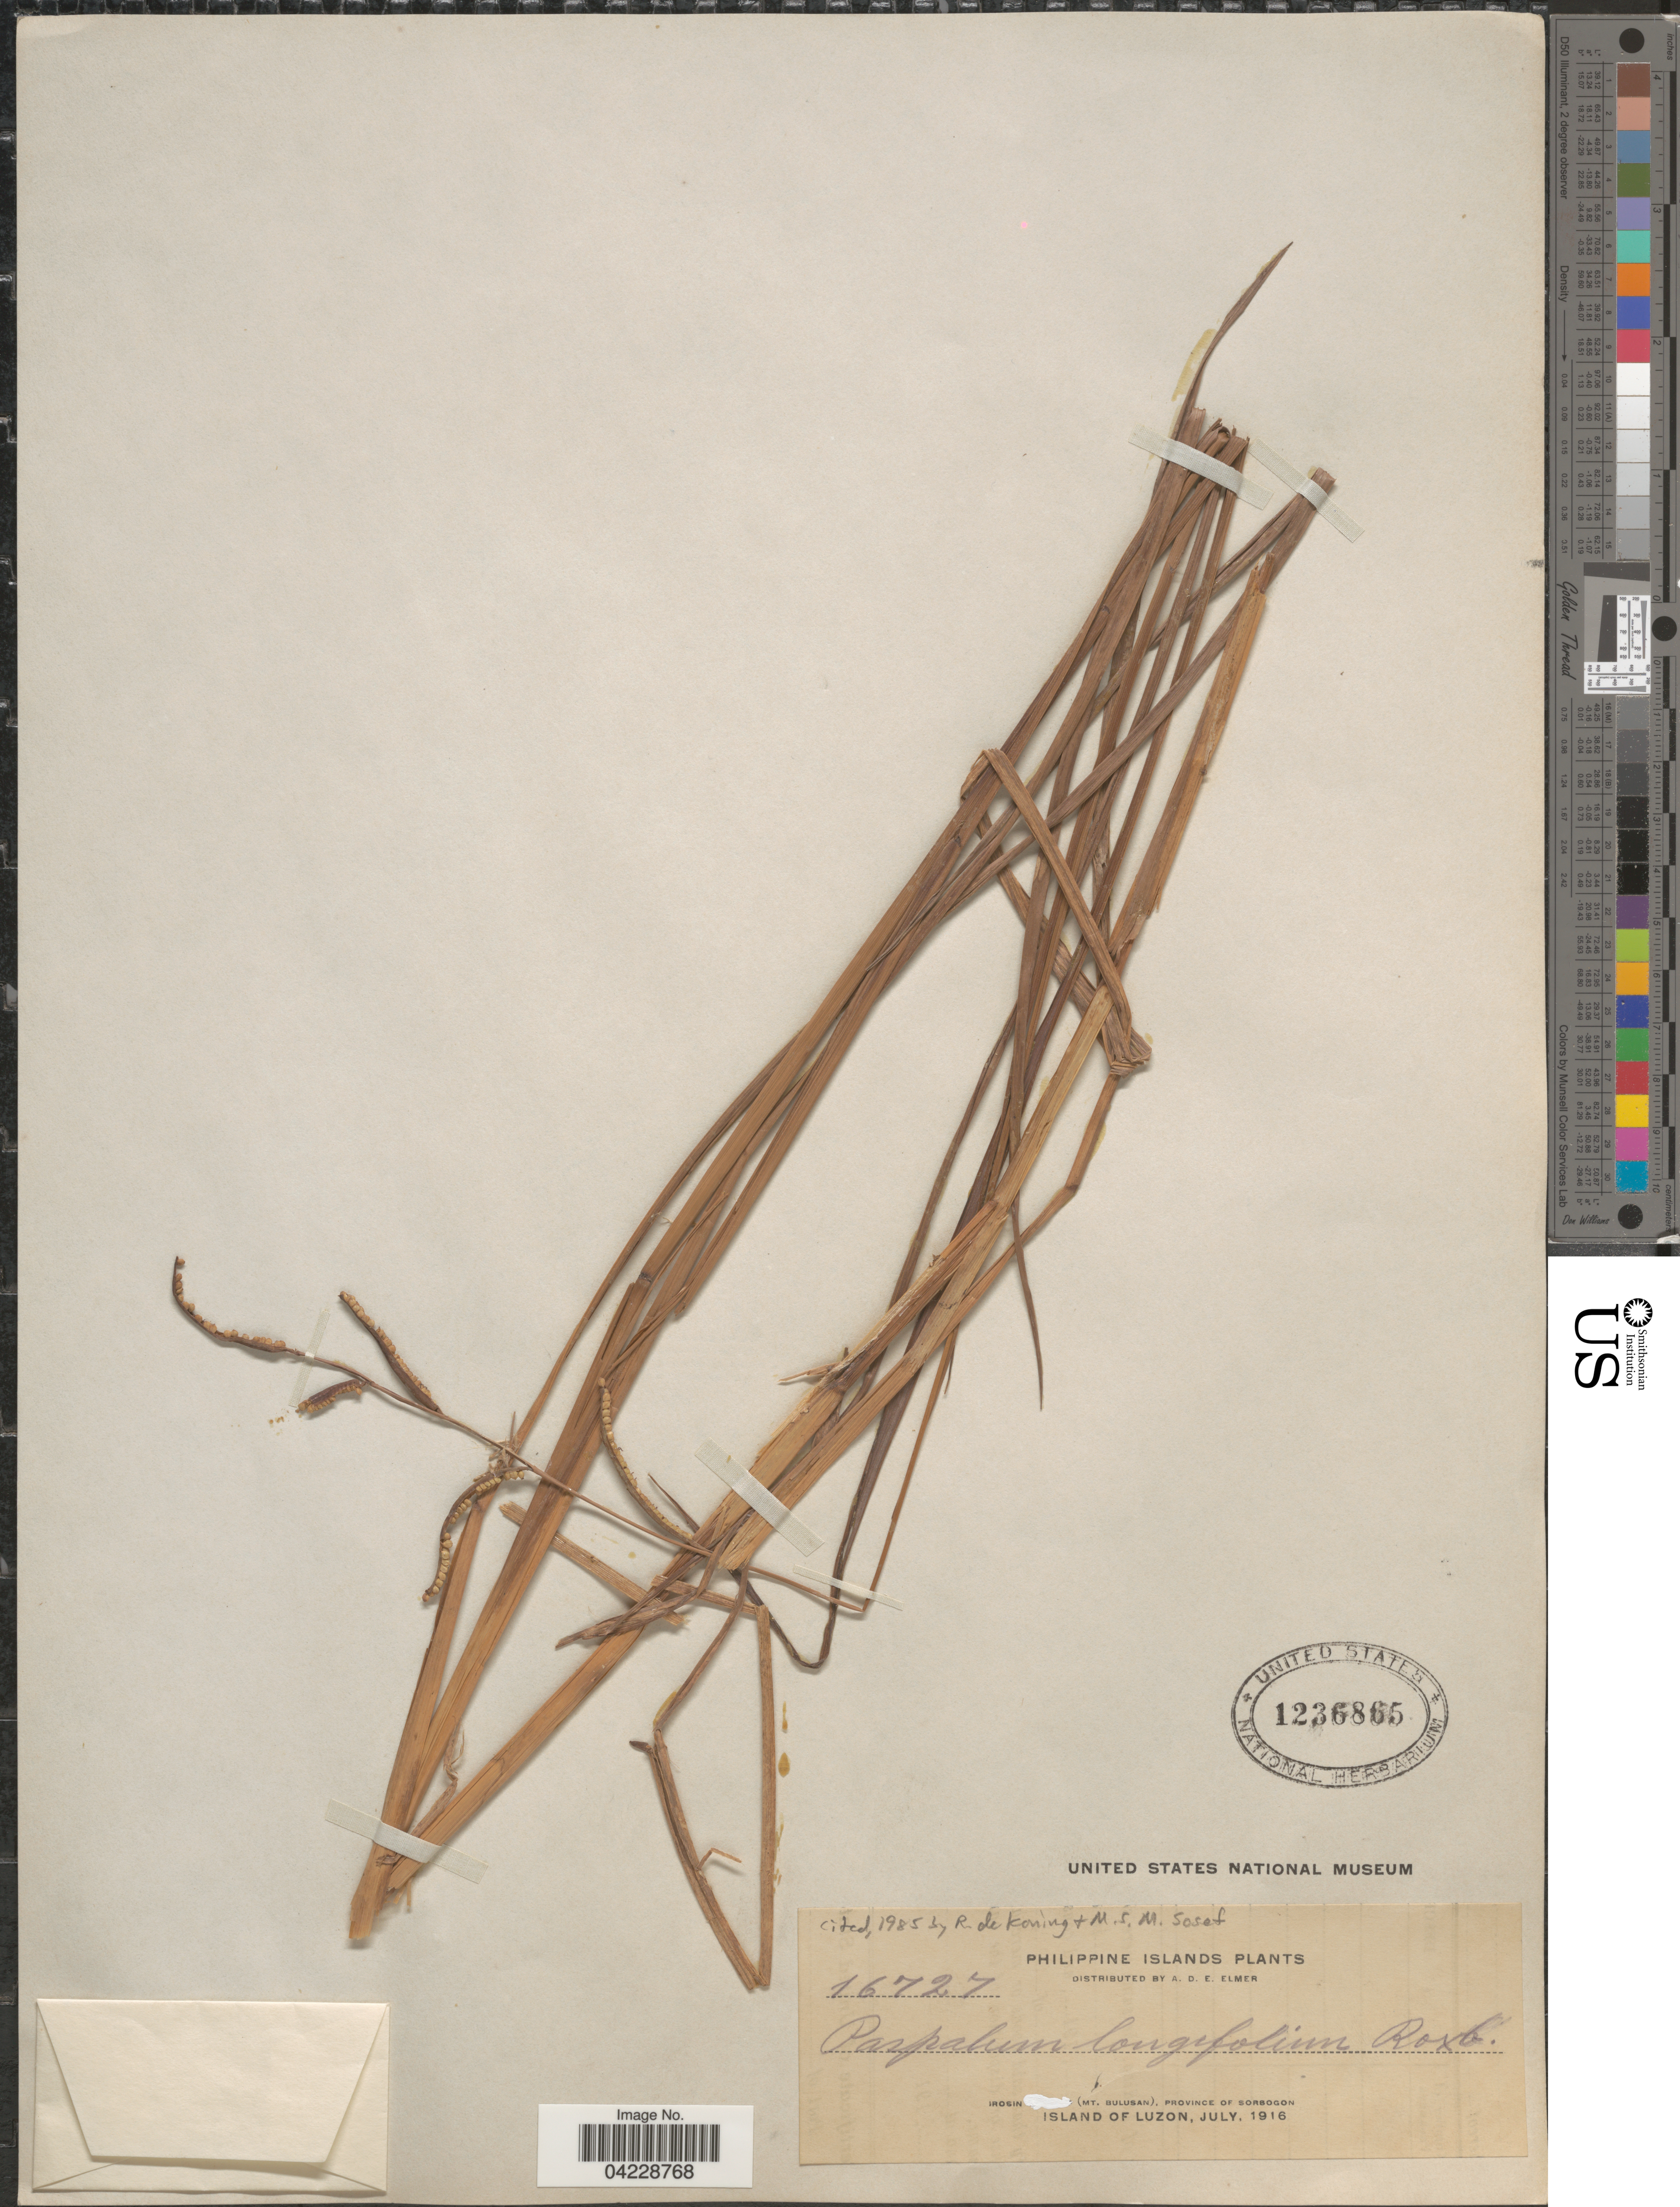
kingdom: Plantae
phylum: Tracheophyta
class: Liliopsida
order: Poales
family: Poaceae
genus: Paspalum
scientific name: Paspalum longifolium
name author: Roxb.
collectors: A. D. E. Elmer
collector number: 16727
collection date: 1916-07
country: Philippines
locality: Irosin (Mt. Bulusan), Province of Sorsogon. Island of Luzon.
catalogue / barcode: US 1236865